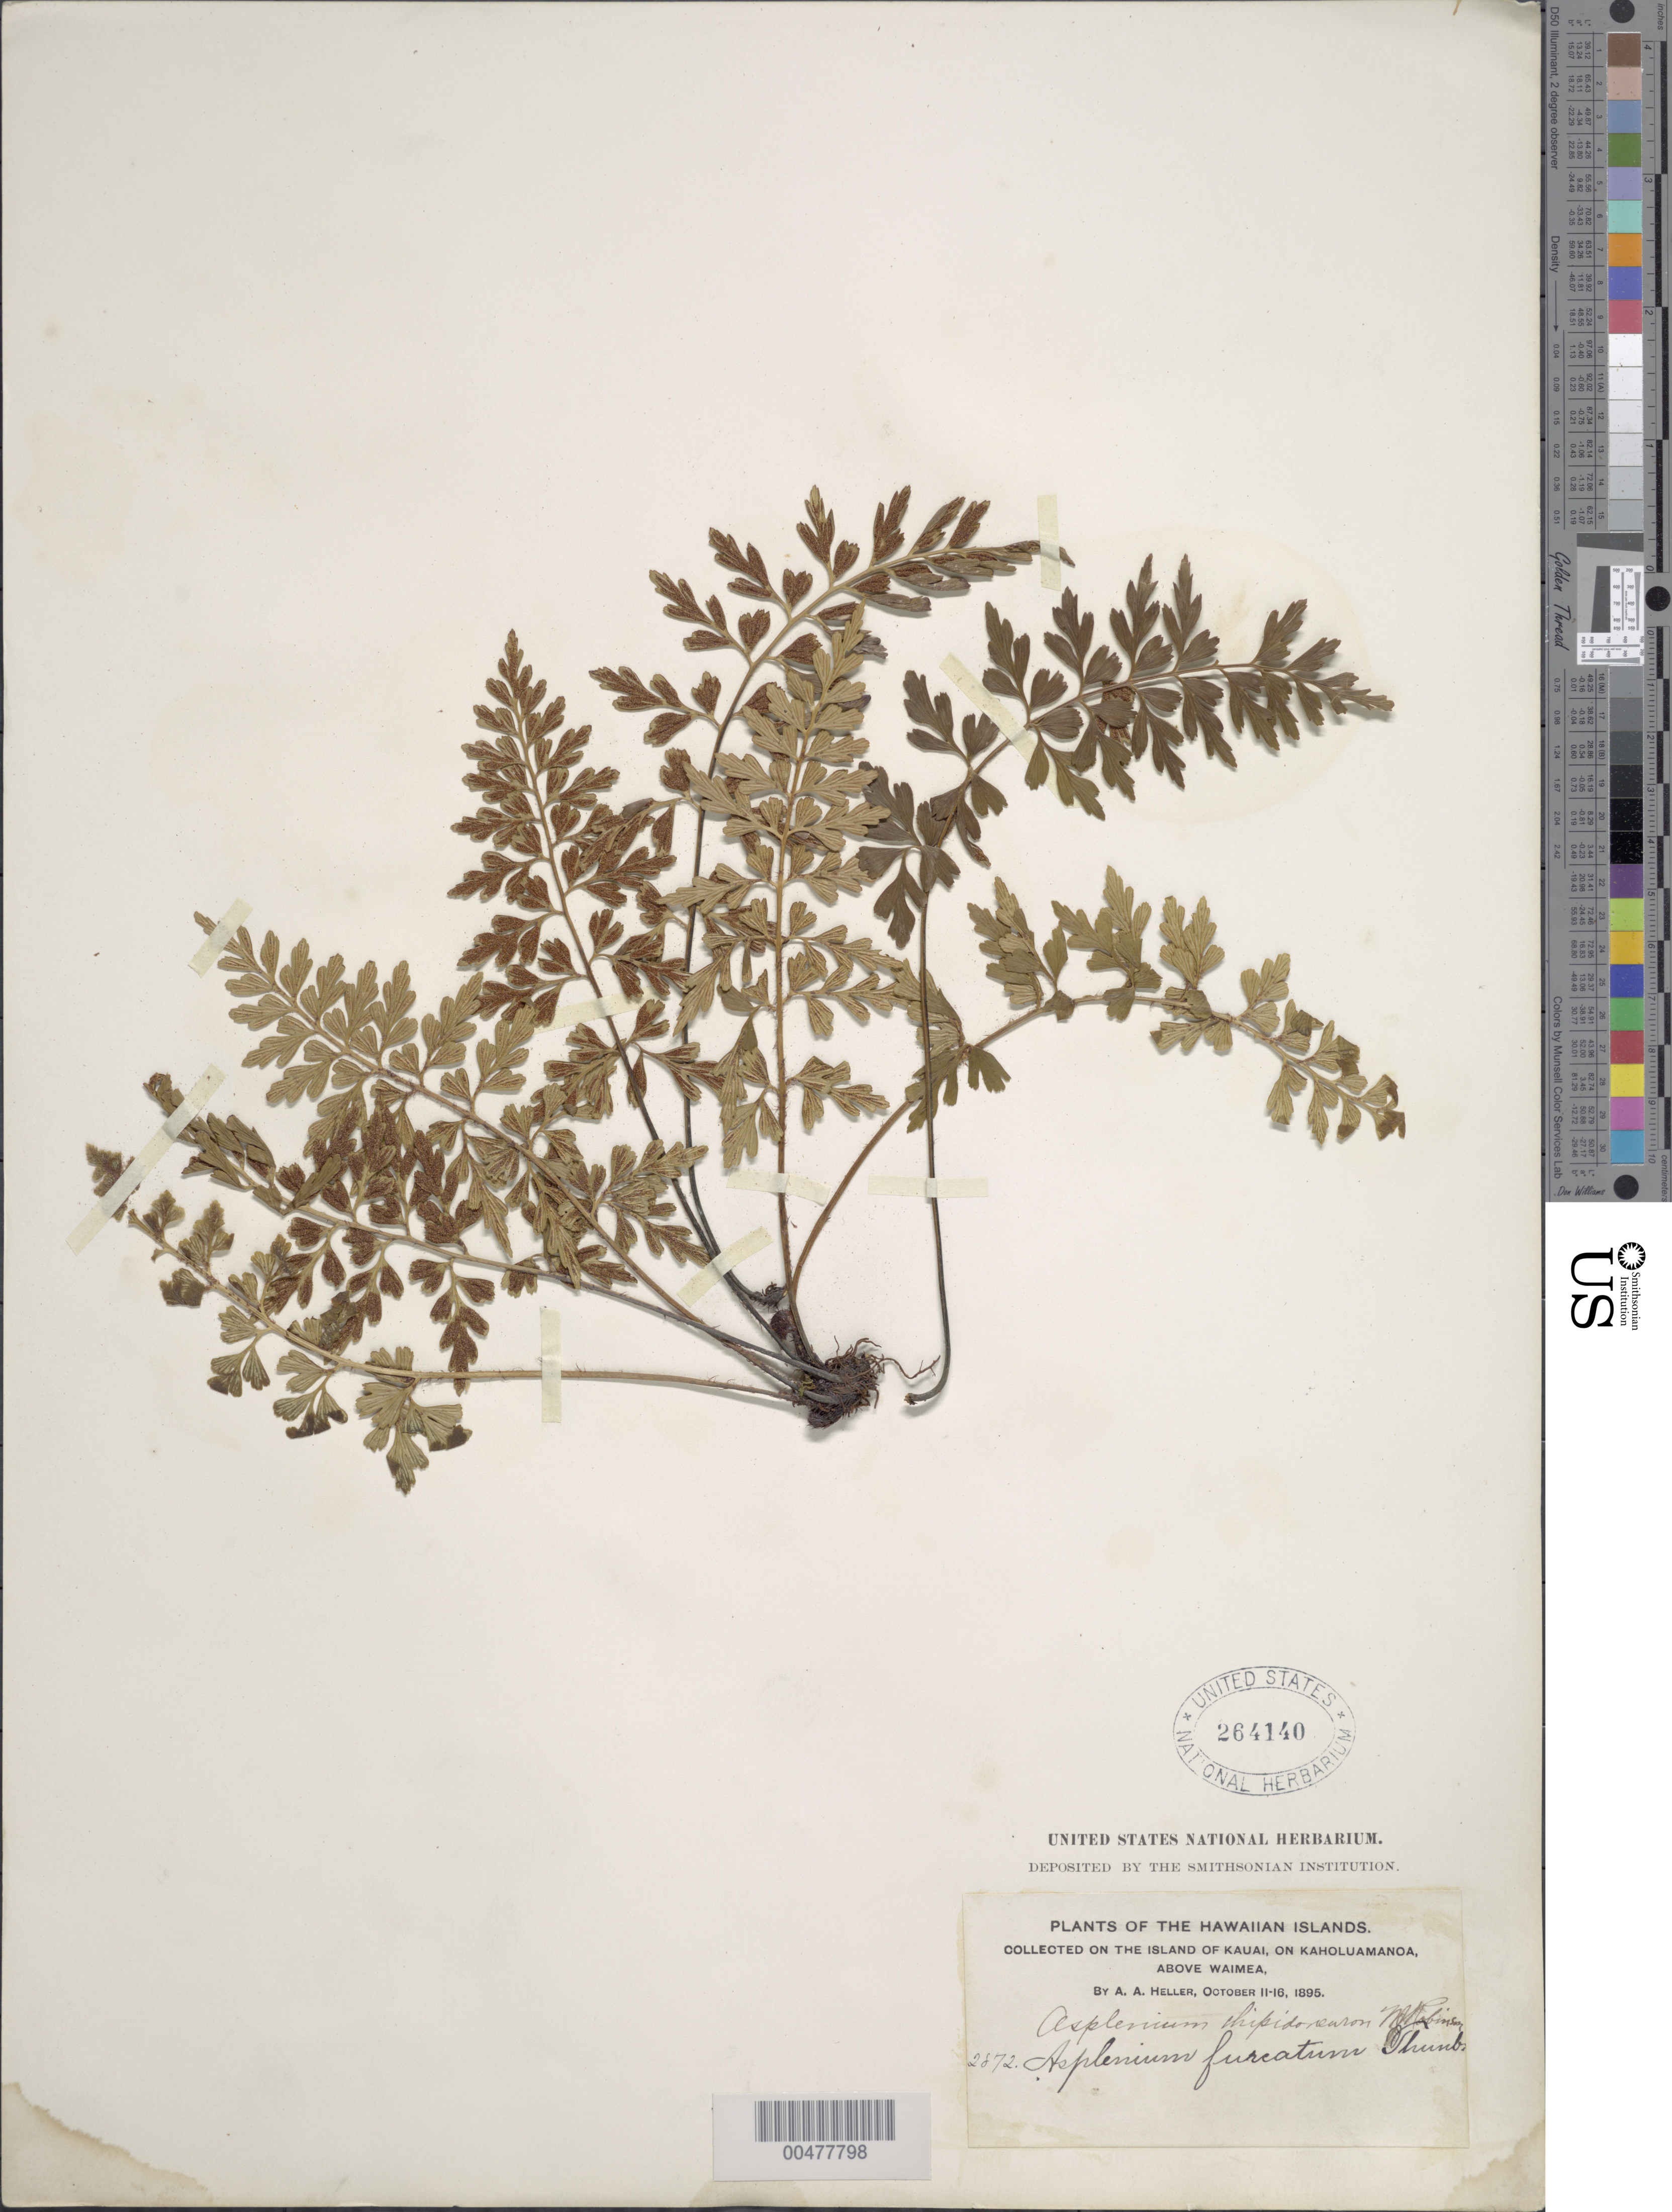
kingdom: Plantae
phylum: Tracheophyta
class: Polypodiopsida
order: Polypodiales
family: Aspleniaceae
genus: Asplenium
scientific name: Asplenium aethiopicum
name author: (Burm. f.) Bech.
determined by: Wagner, W. L., (BOT), Smithsonian Institution - National Museum of Natural History (UNITED STATES)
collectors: A. A. Heller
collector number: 2872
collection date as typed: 11 Oct 1895 to 16 Oct 1895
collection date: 1895-10-11/1895-10-16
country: United States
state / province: Hawaii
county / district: Kauai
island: Kaua'i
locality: On Kaholuamanoa, above Waimea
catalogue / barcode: US 264140